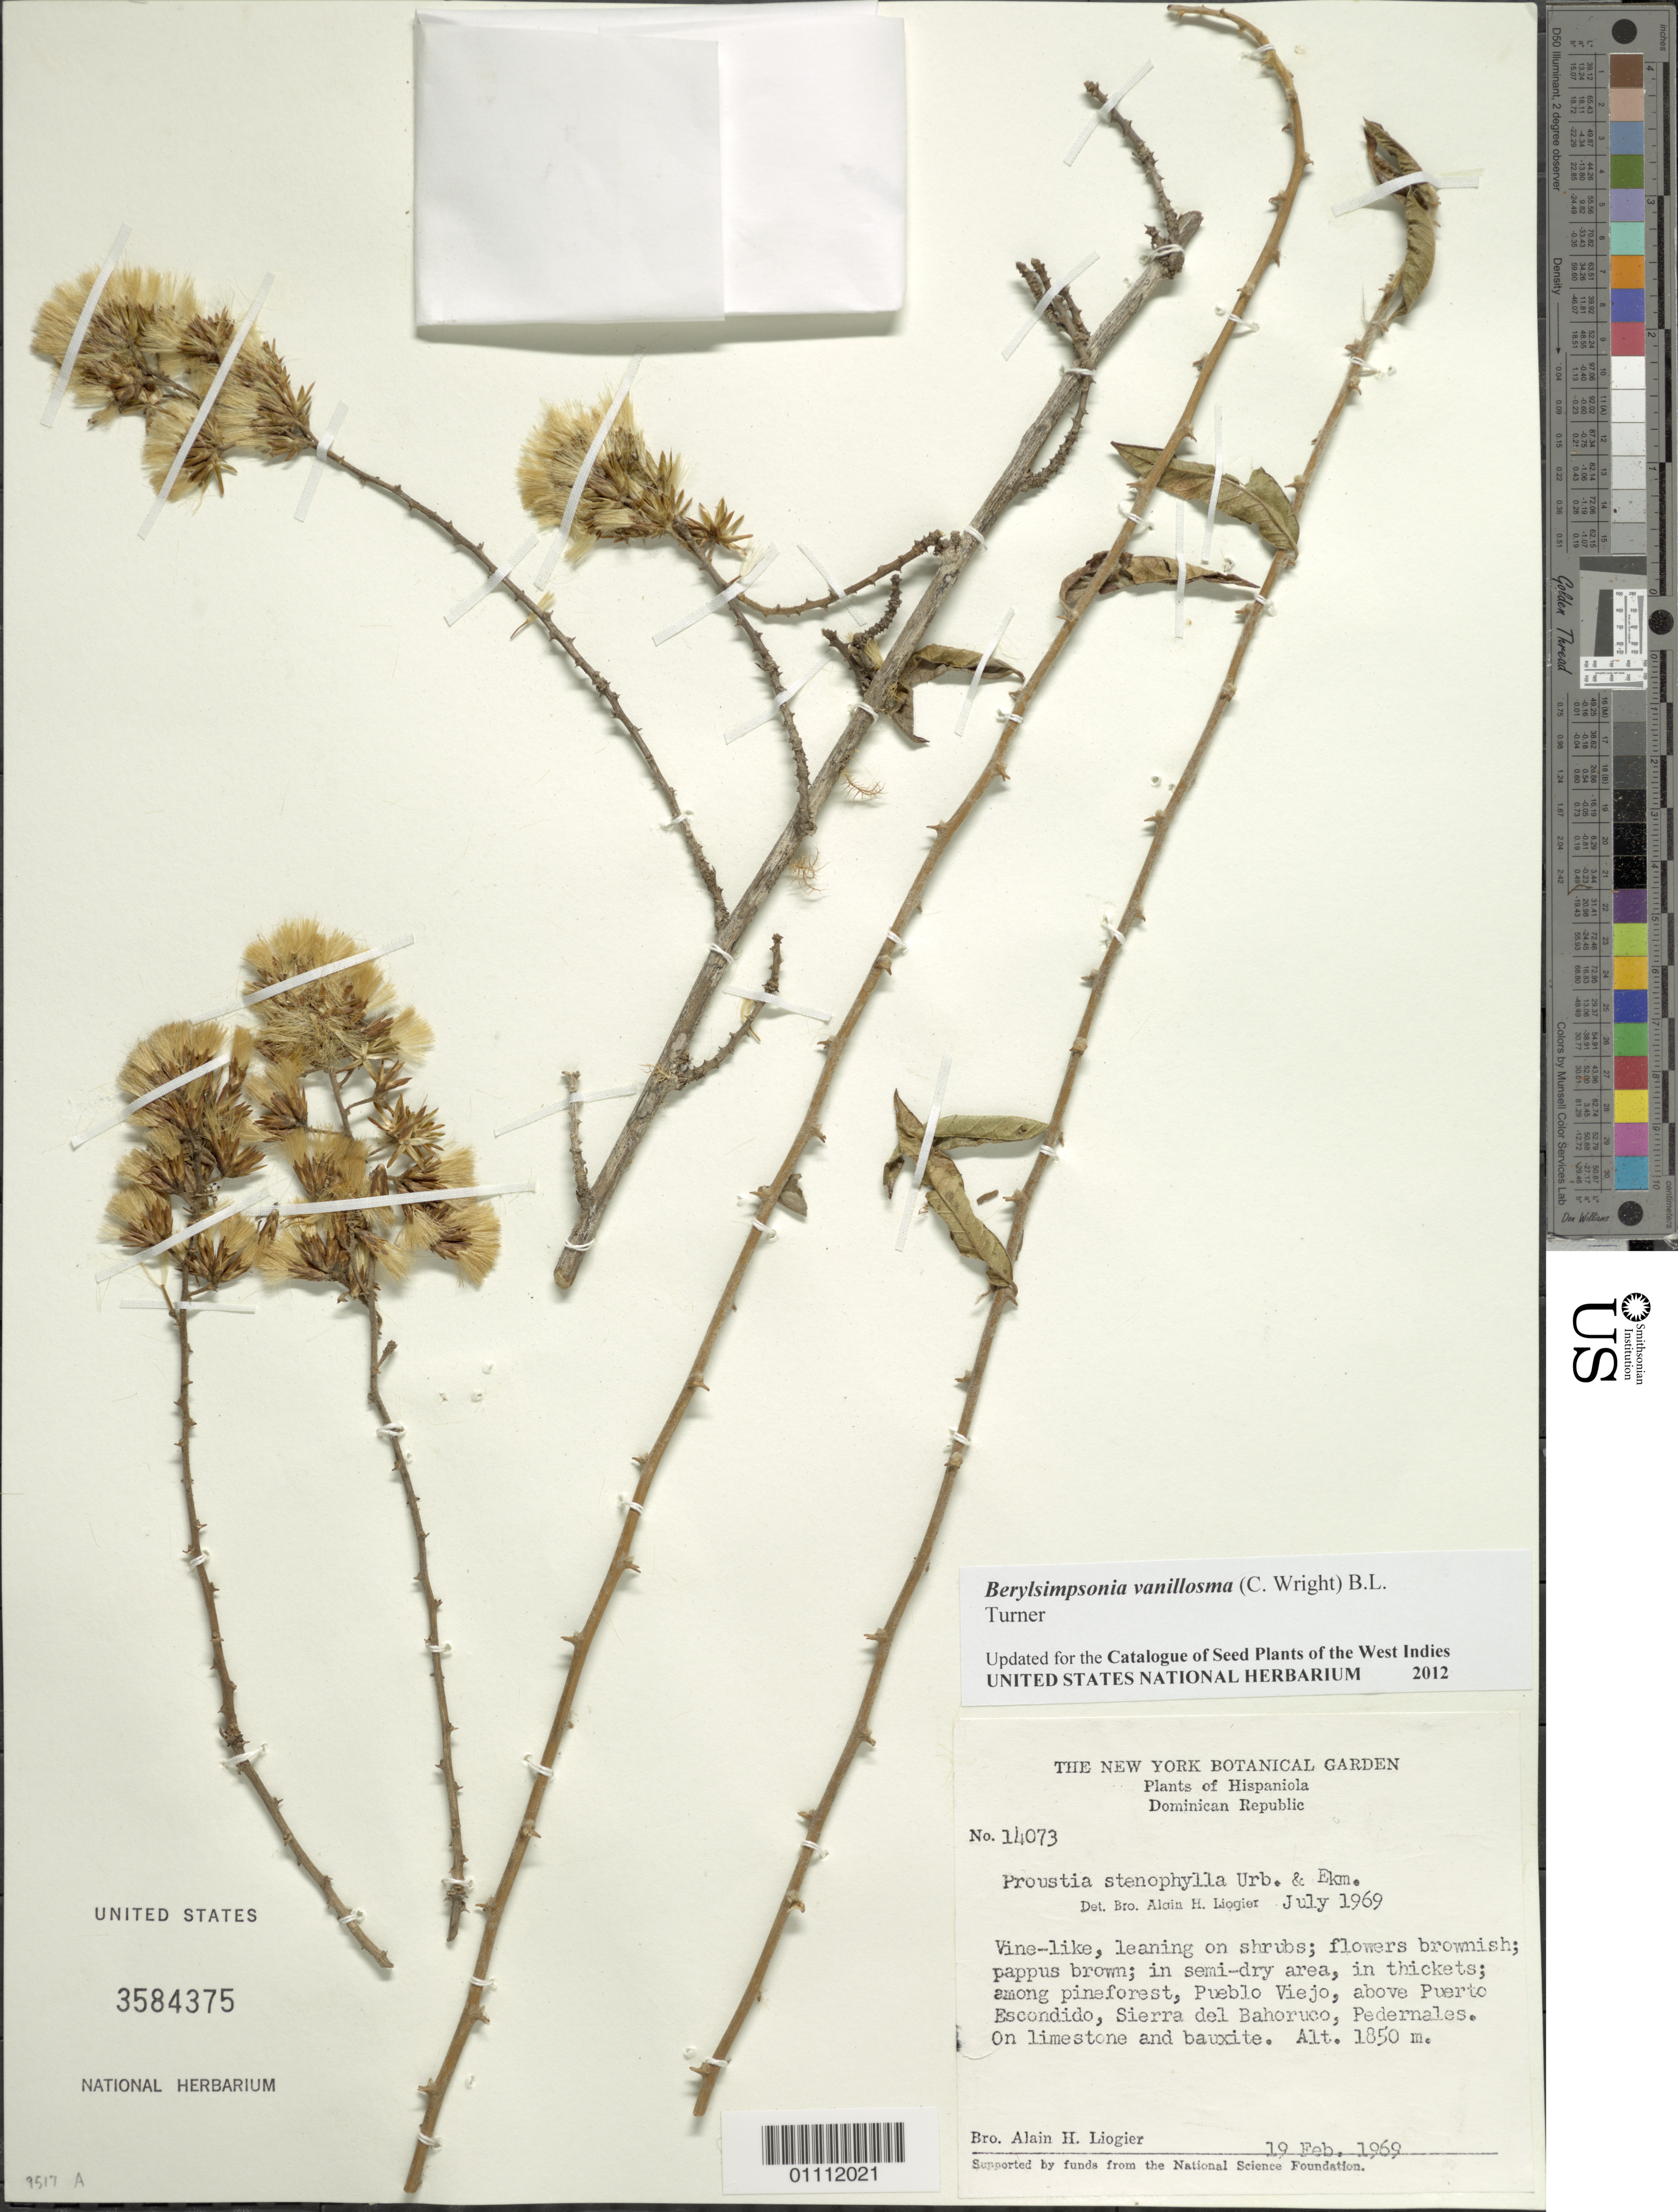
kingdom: Plantae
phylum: Tracheophyta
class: Magnoliopsida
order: Asterales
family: Asteraceae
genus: Berylsimpsonia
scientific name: Berylsimpsonia vanillosma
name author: (C. Wright) B.L. Turner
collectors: A. H. Liogier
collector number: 14073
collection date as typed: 19 Feb 1969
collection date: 1969-02-19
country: Dominican Republic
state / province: Pedernales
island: Hispaniola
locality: Sierra del Bahoruco, Pueblo Viejo, above Puerto Escondido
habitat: On limestone rocks and bauxite; in semi-dry area, in thickets; among pine forest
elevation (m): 1850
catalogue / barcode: US 3584375